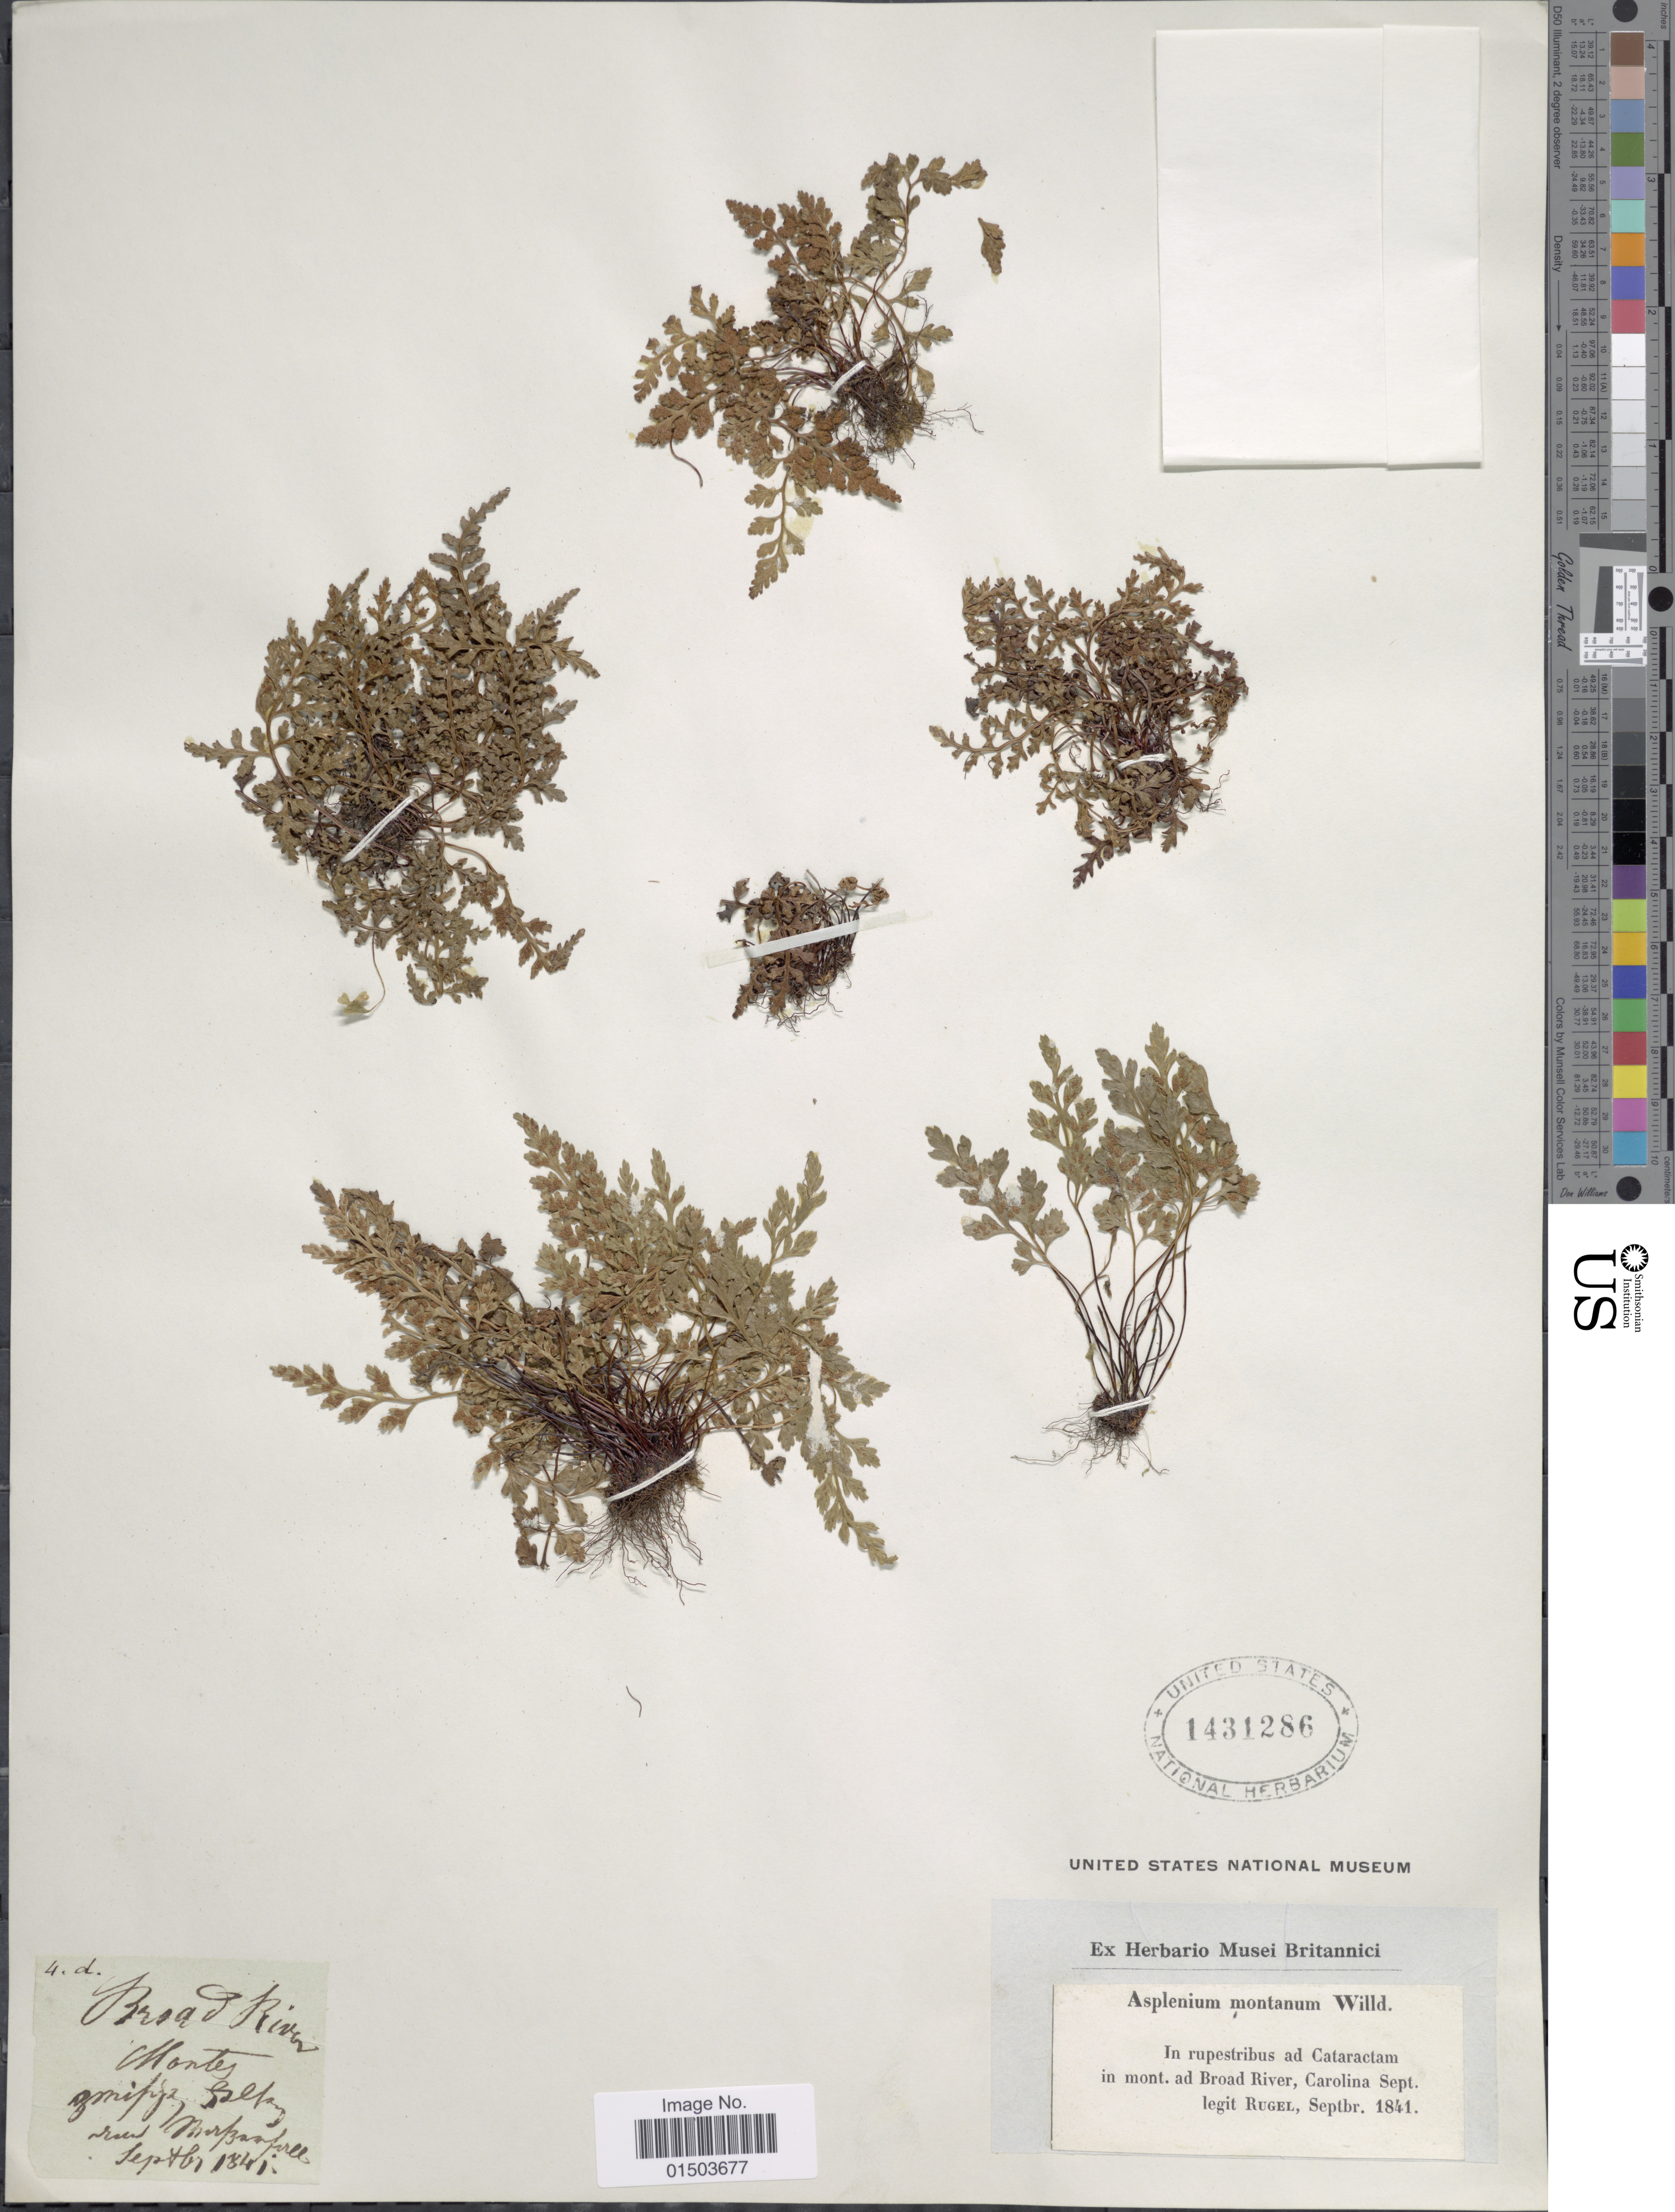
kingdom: Plantae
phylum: Tracheophyta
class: Polypodiopsida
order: Polypodiales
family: Aspleniaceae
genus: Asplenium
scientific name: Asplenium montanum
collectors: Rugel, --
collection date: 1841-09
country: United States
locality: In rupestribus ad Cataractam in mont. ad Broad River, Carolina Sept.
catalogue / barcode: US 1431286